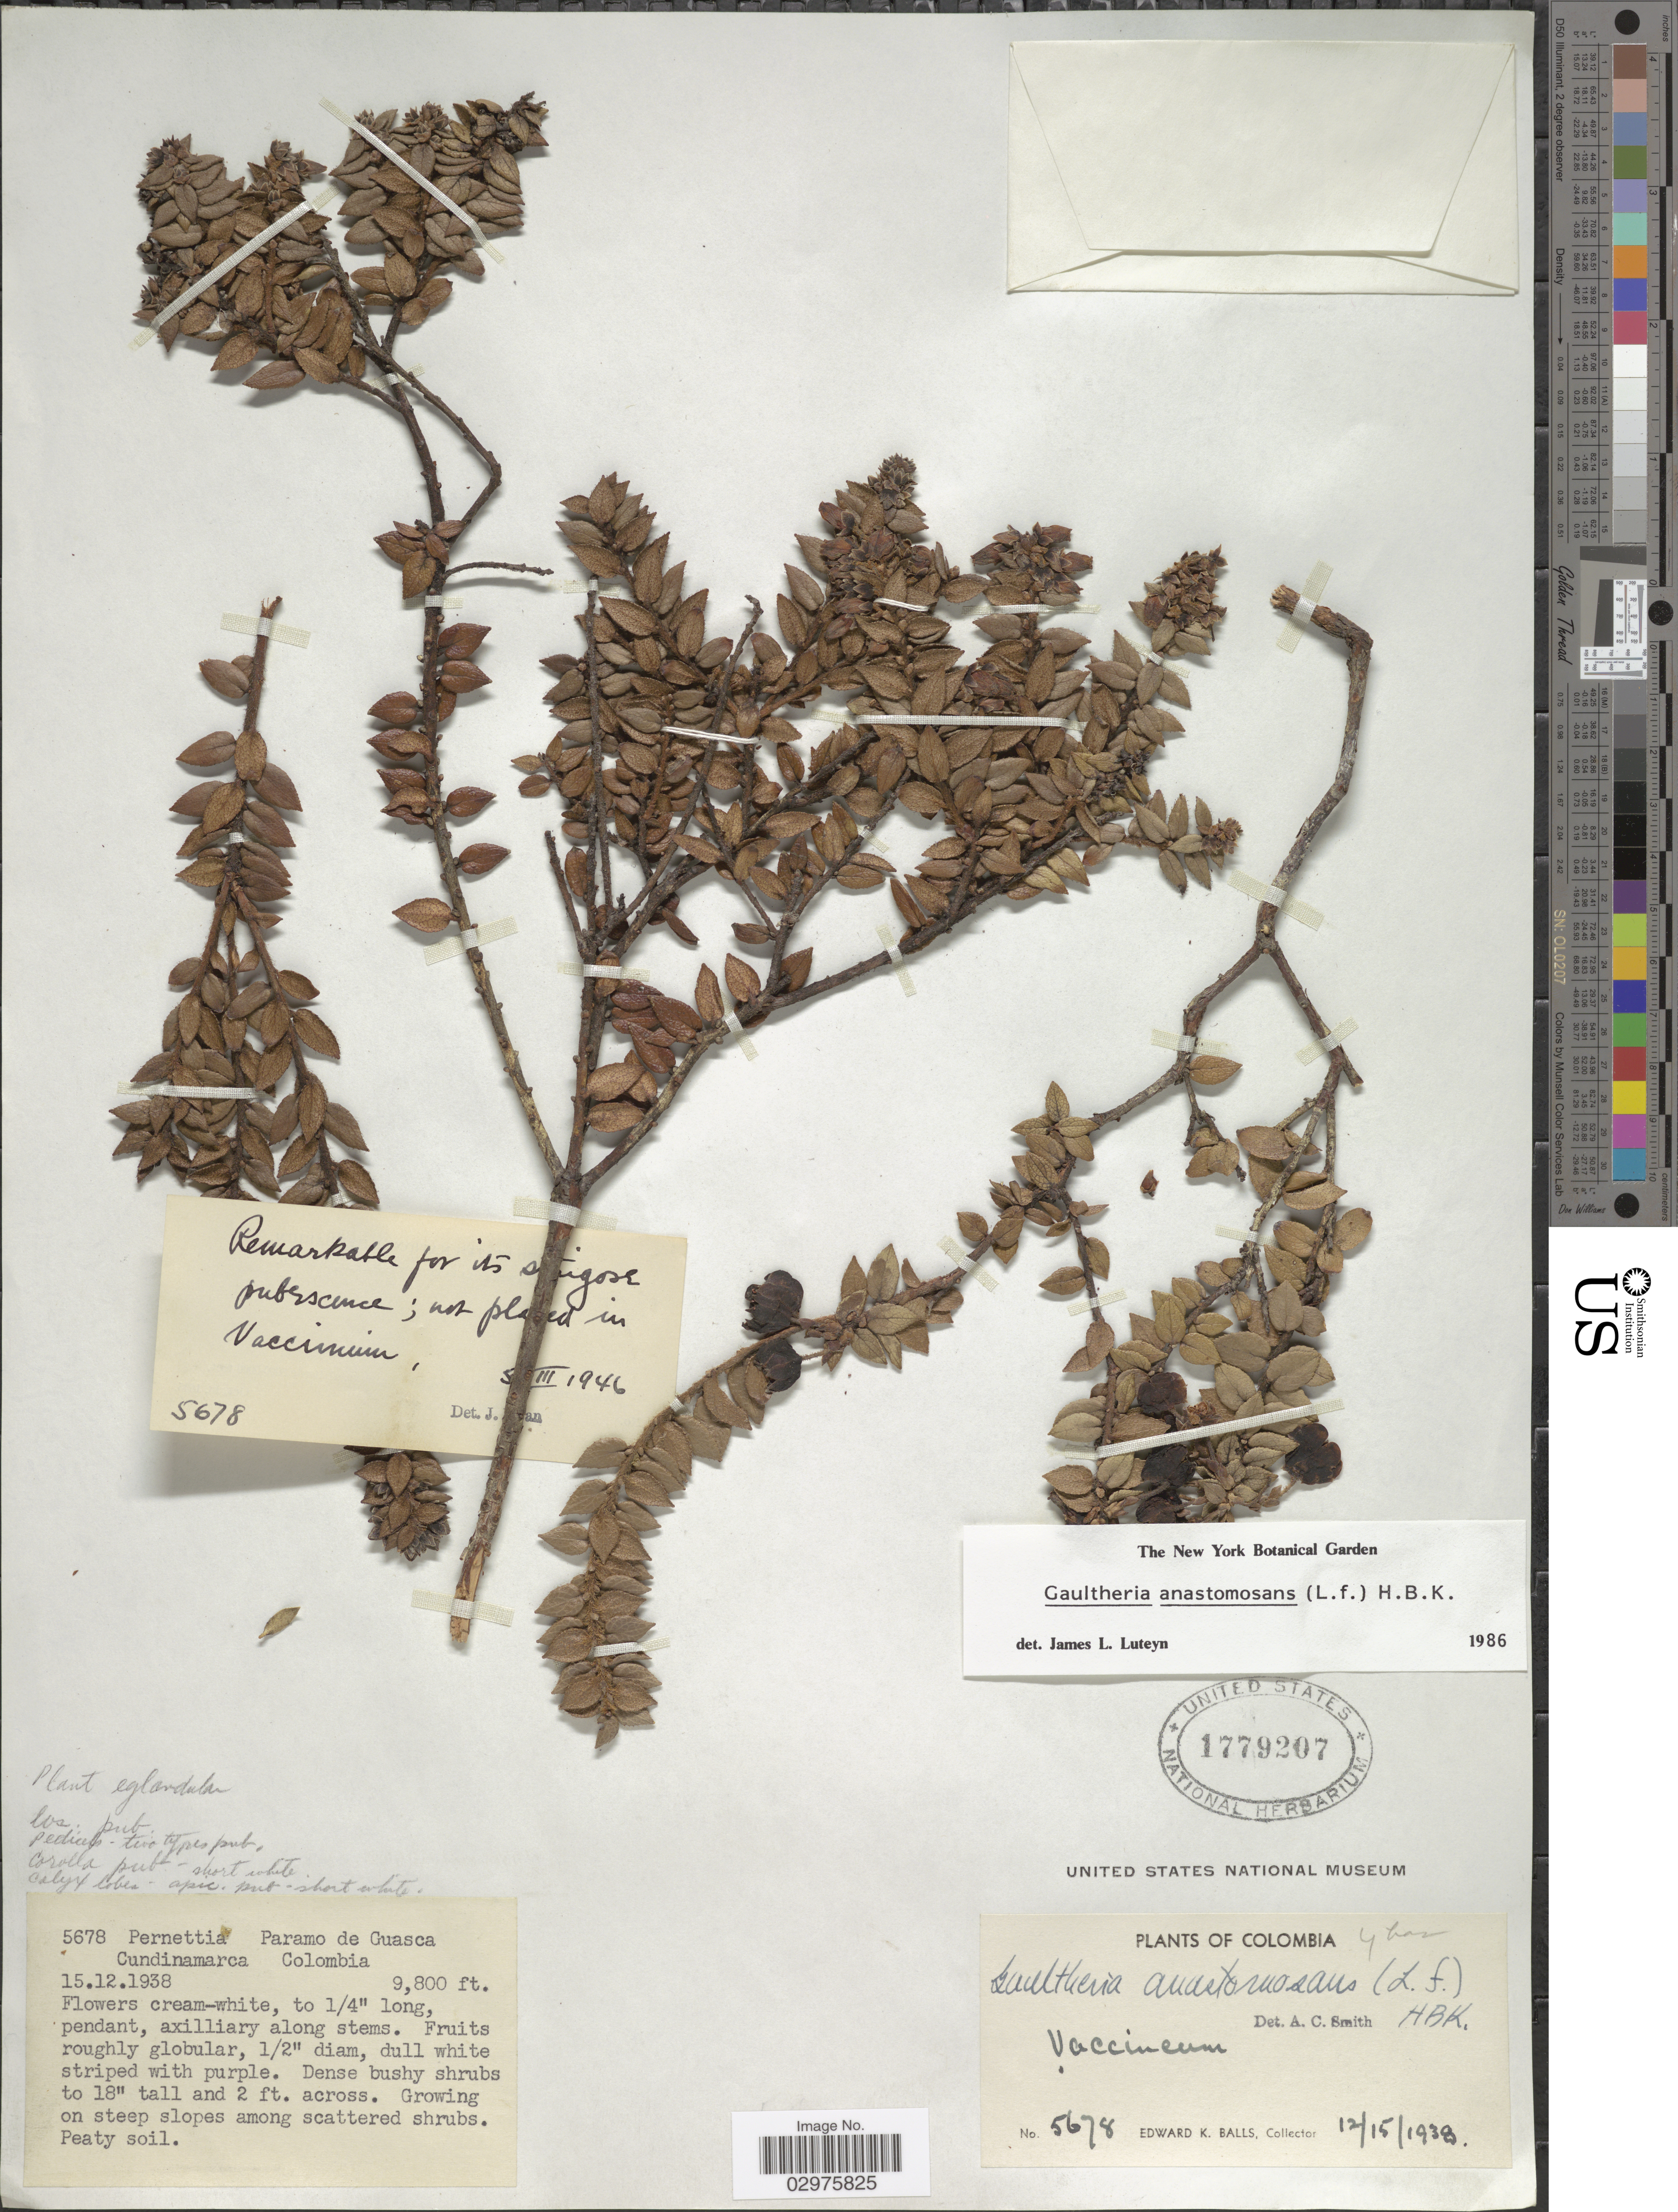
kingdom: Plantae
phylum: Tracheophyta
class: Magnoliopsida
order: Ericales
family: Ericaceae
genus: Gaultheria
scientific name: Gaultheria anastomosans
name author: (L. f.) Kunth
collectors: E. K. Balls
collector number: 5678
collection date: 1938-12-15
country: Colombia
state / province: Cundinamarca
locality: Paramo de Guasca.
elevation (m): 2987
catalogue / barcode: US 1779207